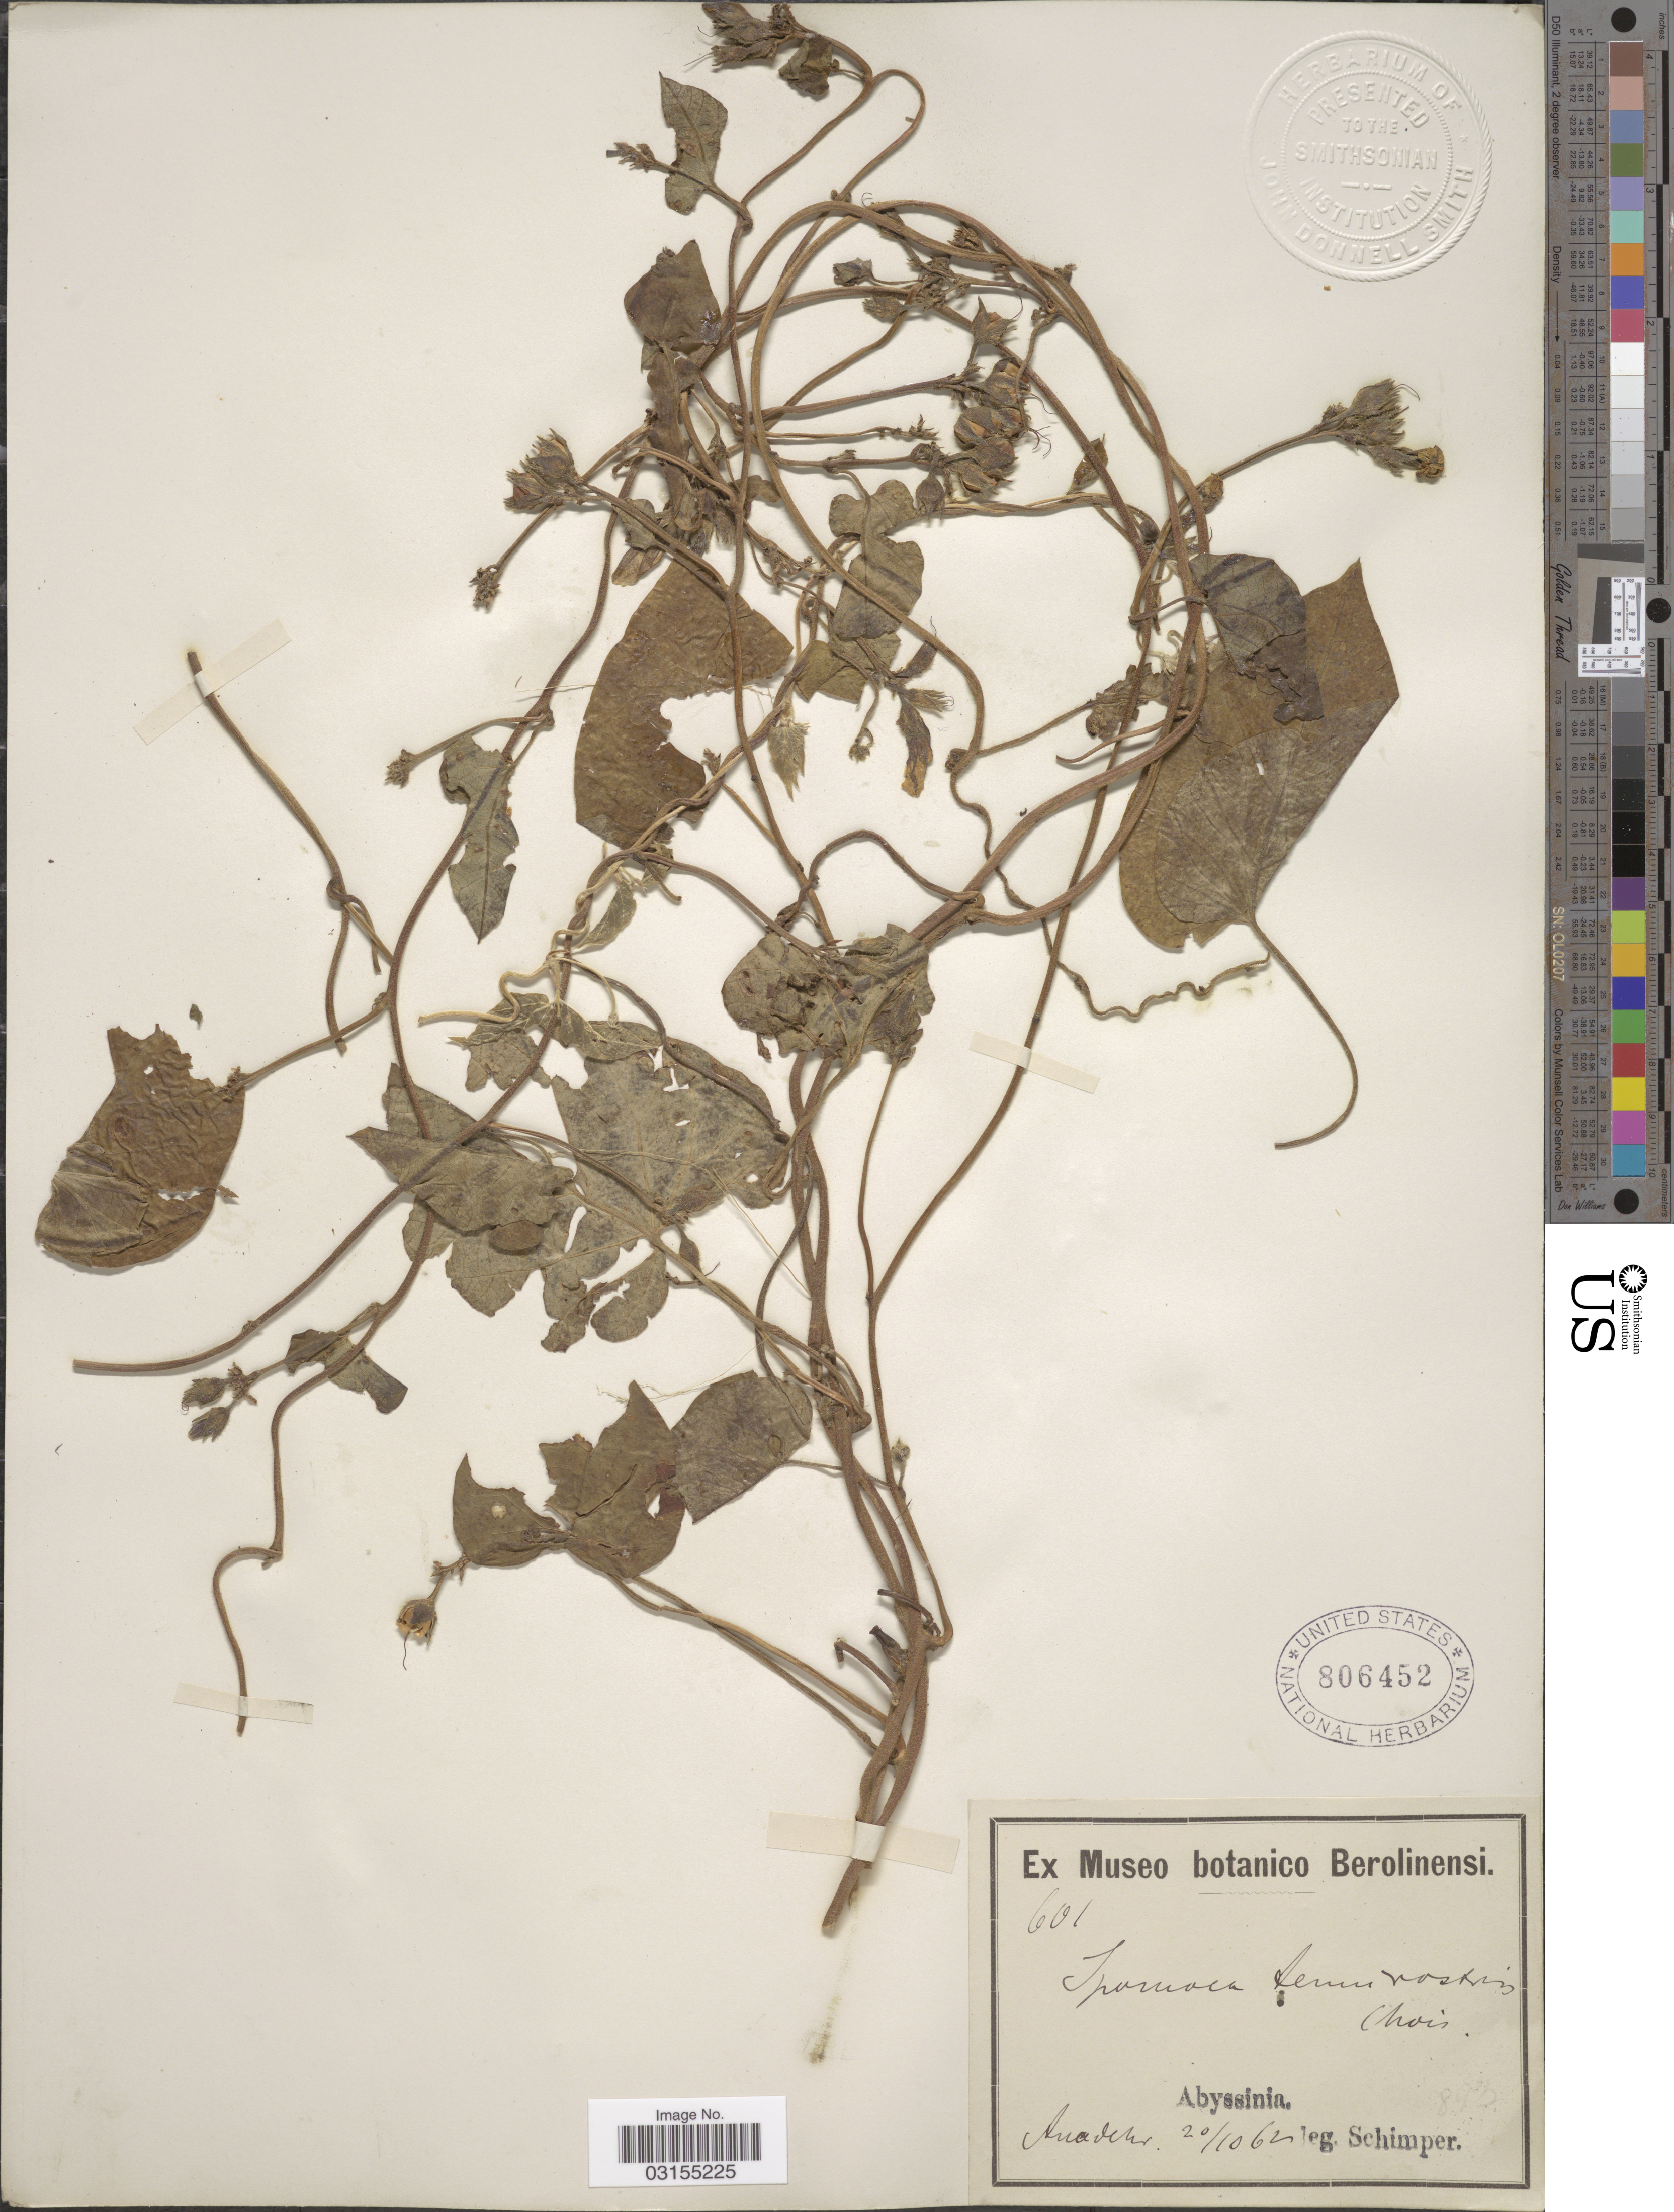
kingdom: Plantae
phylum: Tracheophyta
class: Magnoliopsida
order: Solanales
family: Convolvulaceae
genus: Ipomoea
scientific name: Ipomoea tenuirostris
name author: Choisy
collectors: -. Schimper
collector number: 601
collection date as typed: Transcribed d/m/y: 20/10/62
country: Eritrea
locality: Abyssinia. Anadehr.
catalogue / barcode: US 806452